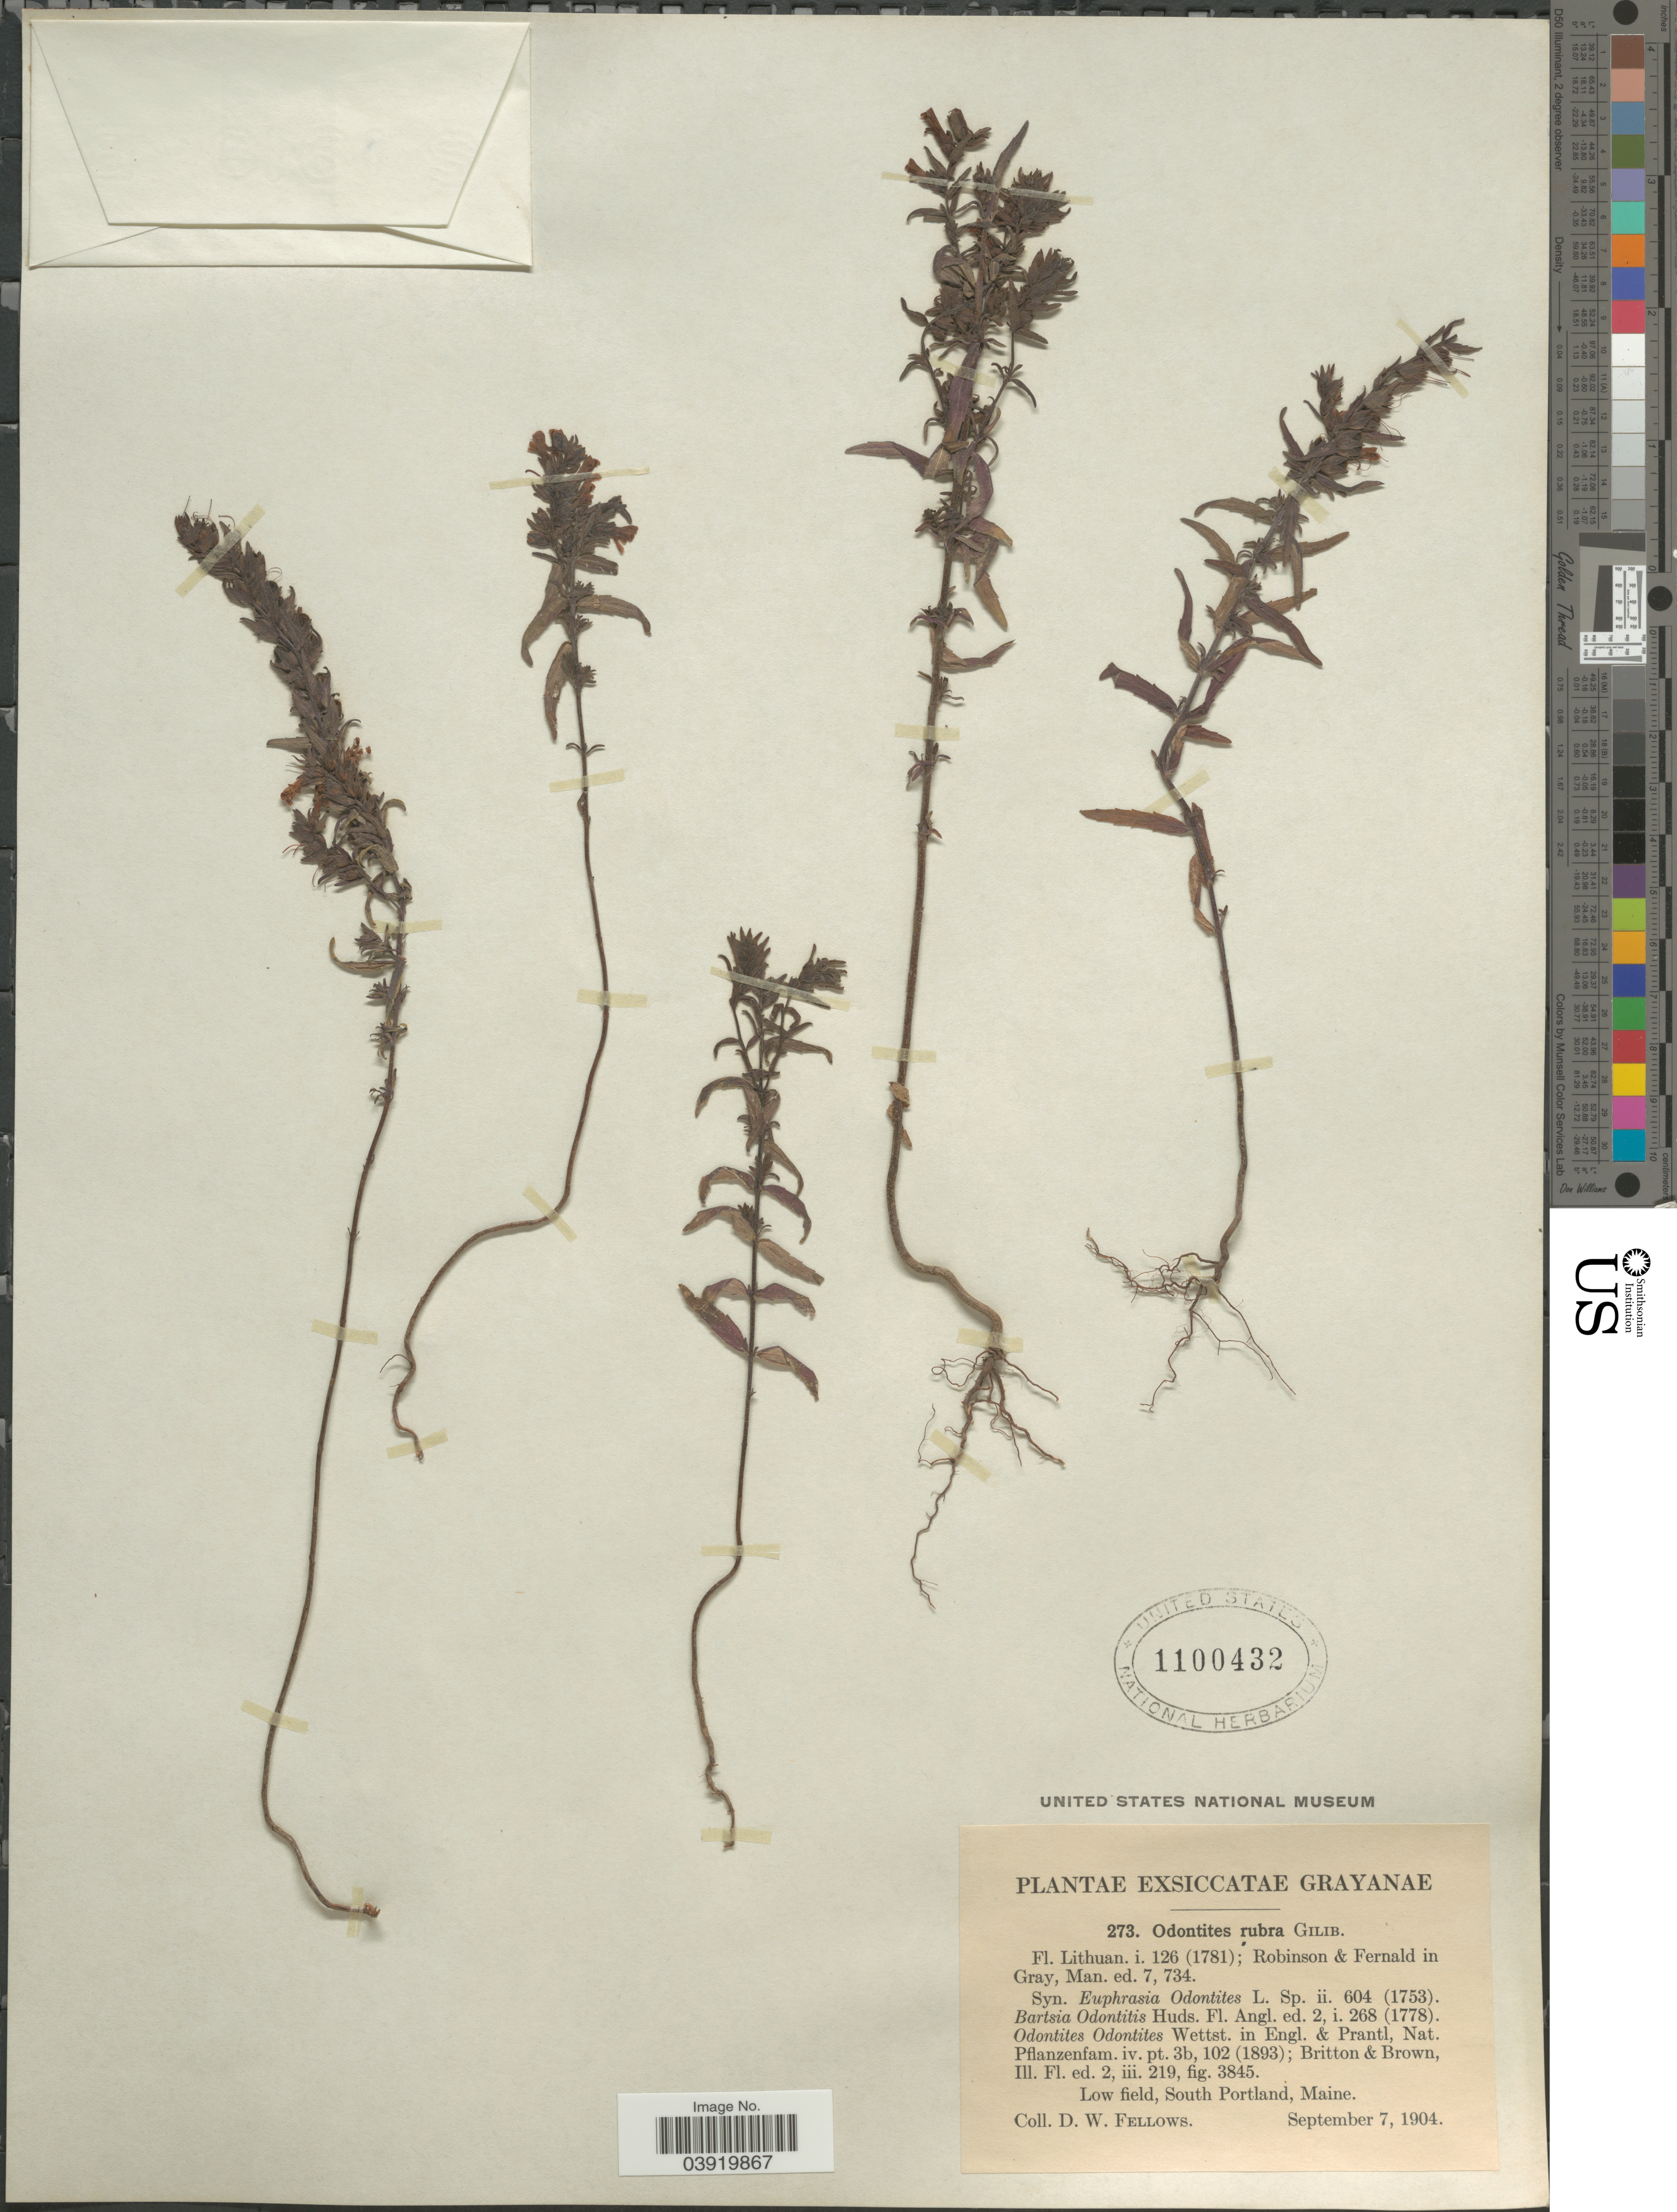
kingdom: Plantae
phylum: Tracheophyta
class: Magnoliopsida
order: Lamiales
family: Orobanchaceae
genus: Odontites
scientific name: Odontites vulgaris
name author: Moench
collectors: D. W. Fellows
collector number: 273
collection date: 1904-09-07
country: United States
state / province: Maine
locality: South Portland.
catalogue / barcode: US 1100432